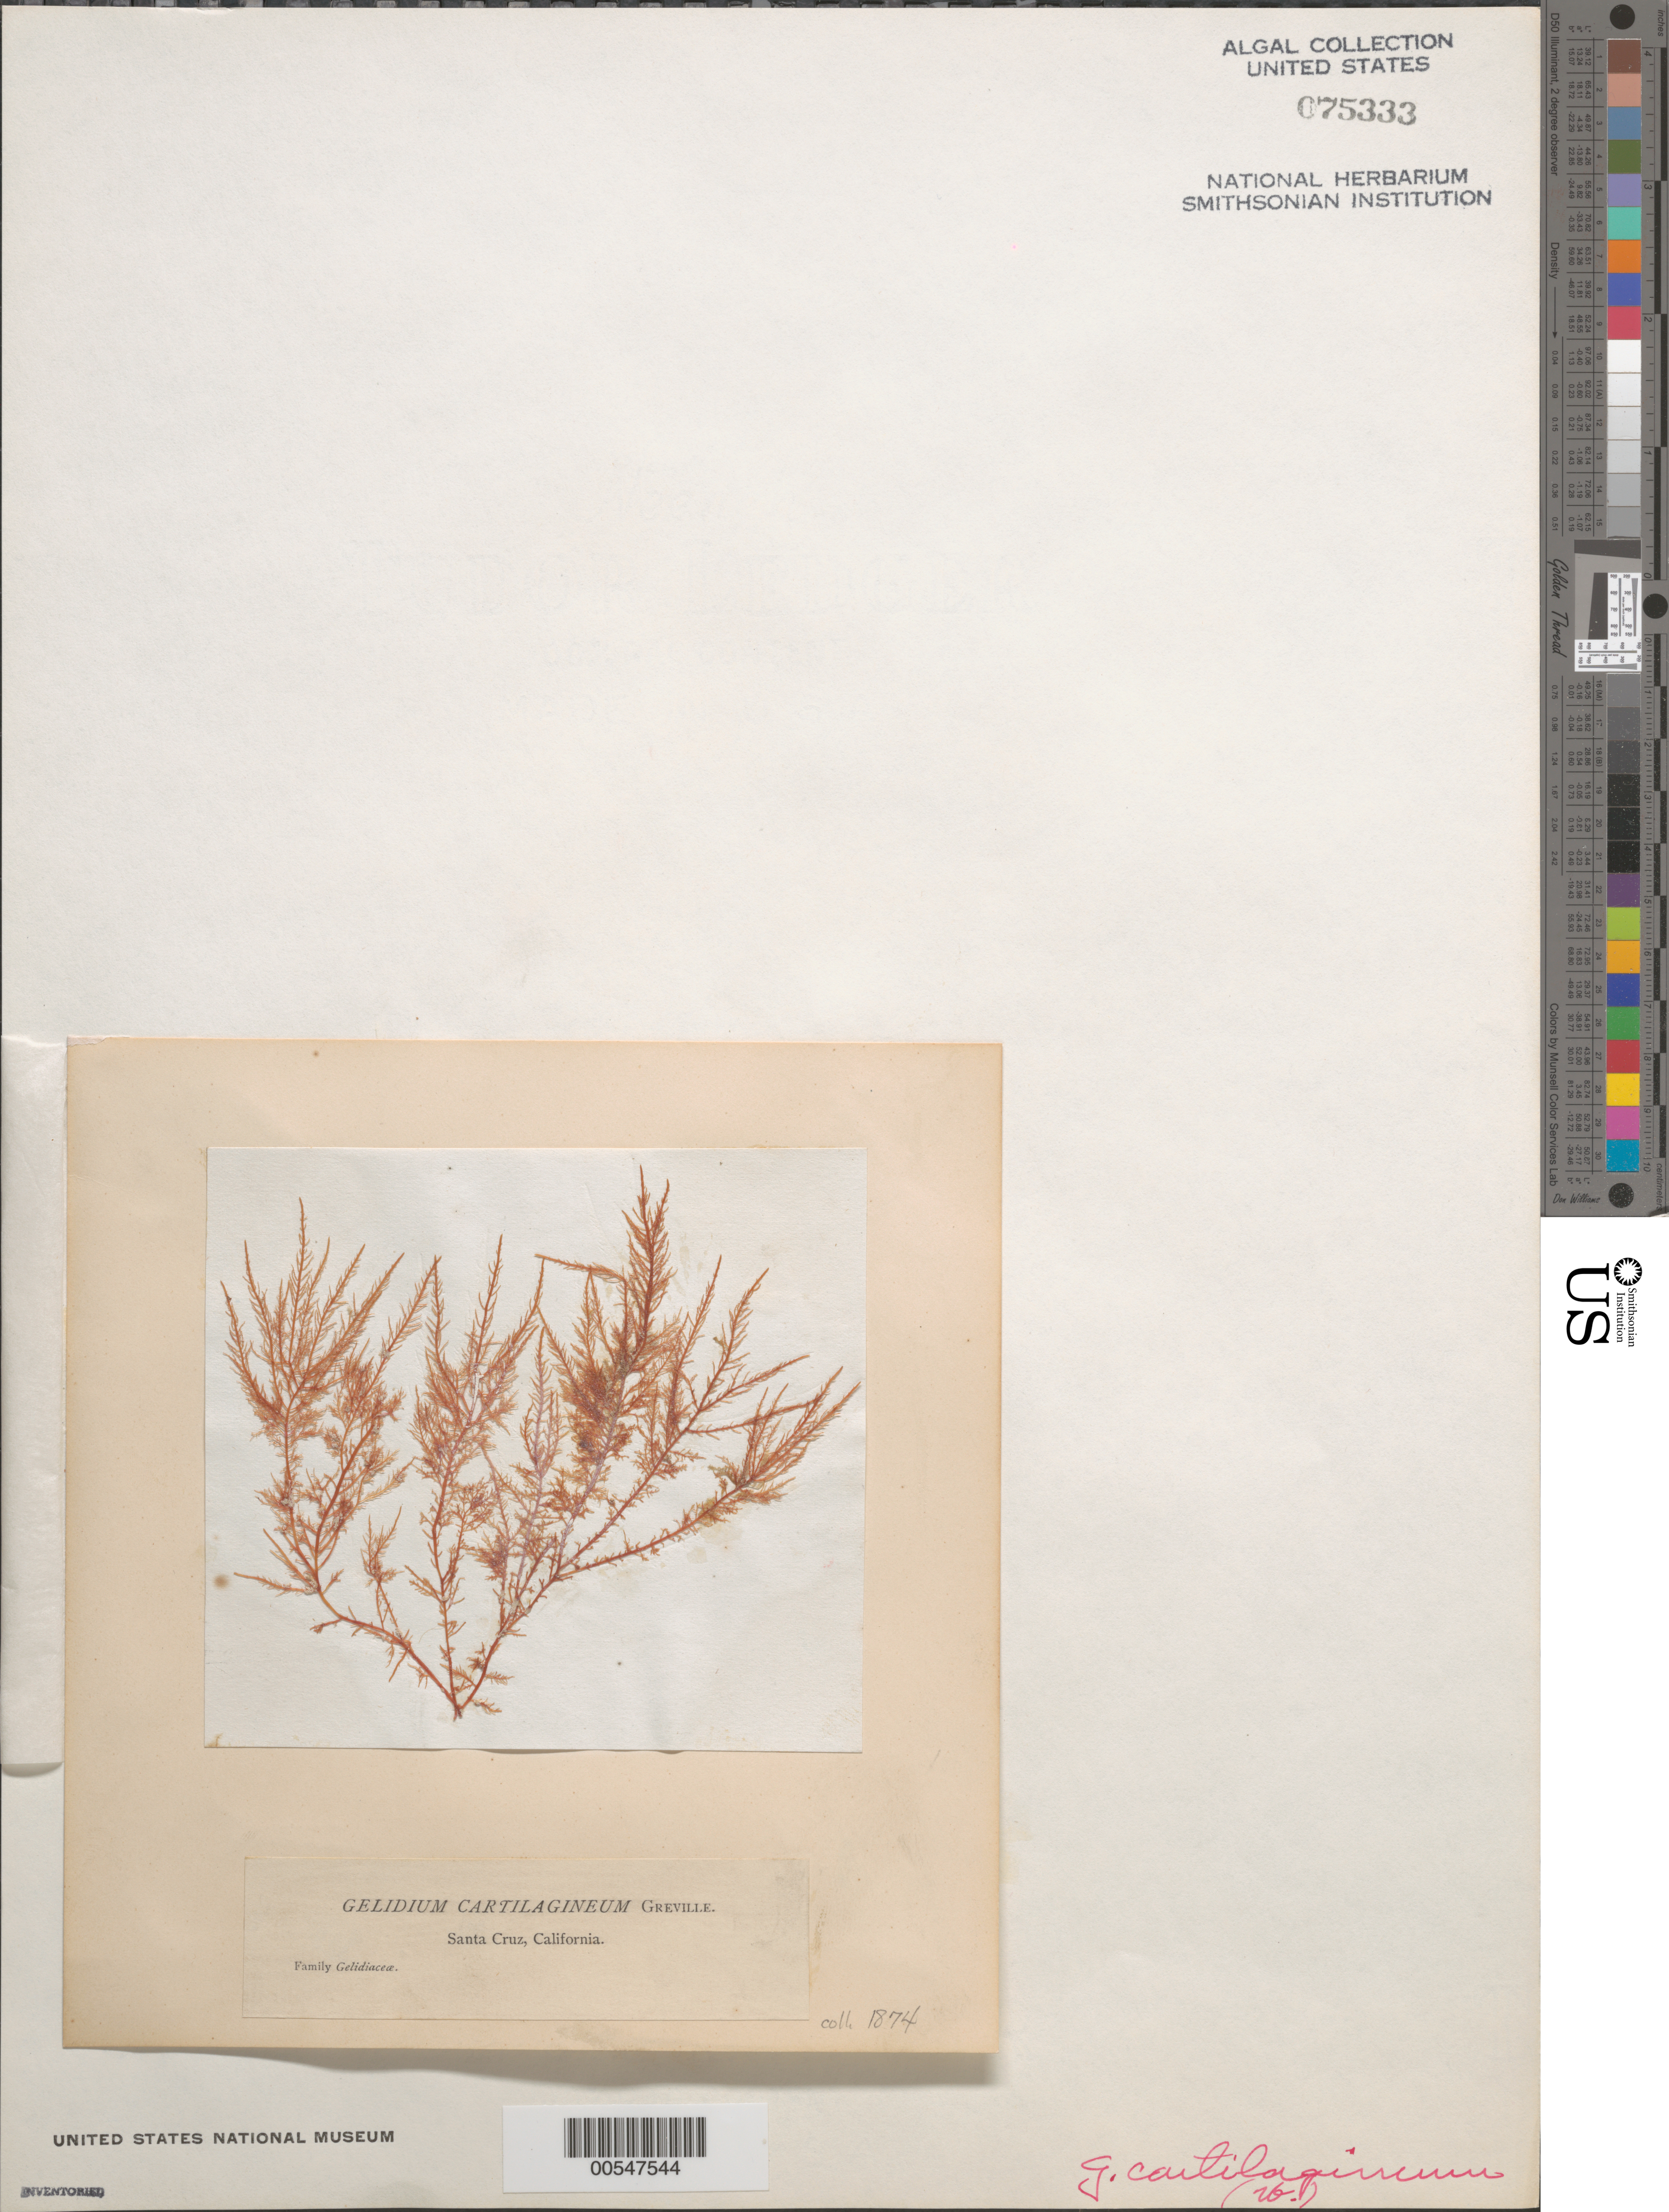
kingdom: Plantae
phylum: Rhodophyta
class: Florideophyceae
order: Plocamiales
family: Plocamiaceae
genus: Plocamium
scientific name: Plocamium cartilagineum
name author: (L.) P.S. Dixon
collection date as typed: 1874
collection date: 1874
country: United States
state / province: California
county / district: Santa Cruz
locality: Santa Cruz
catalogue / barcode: US 75333